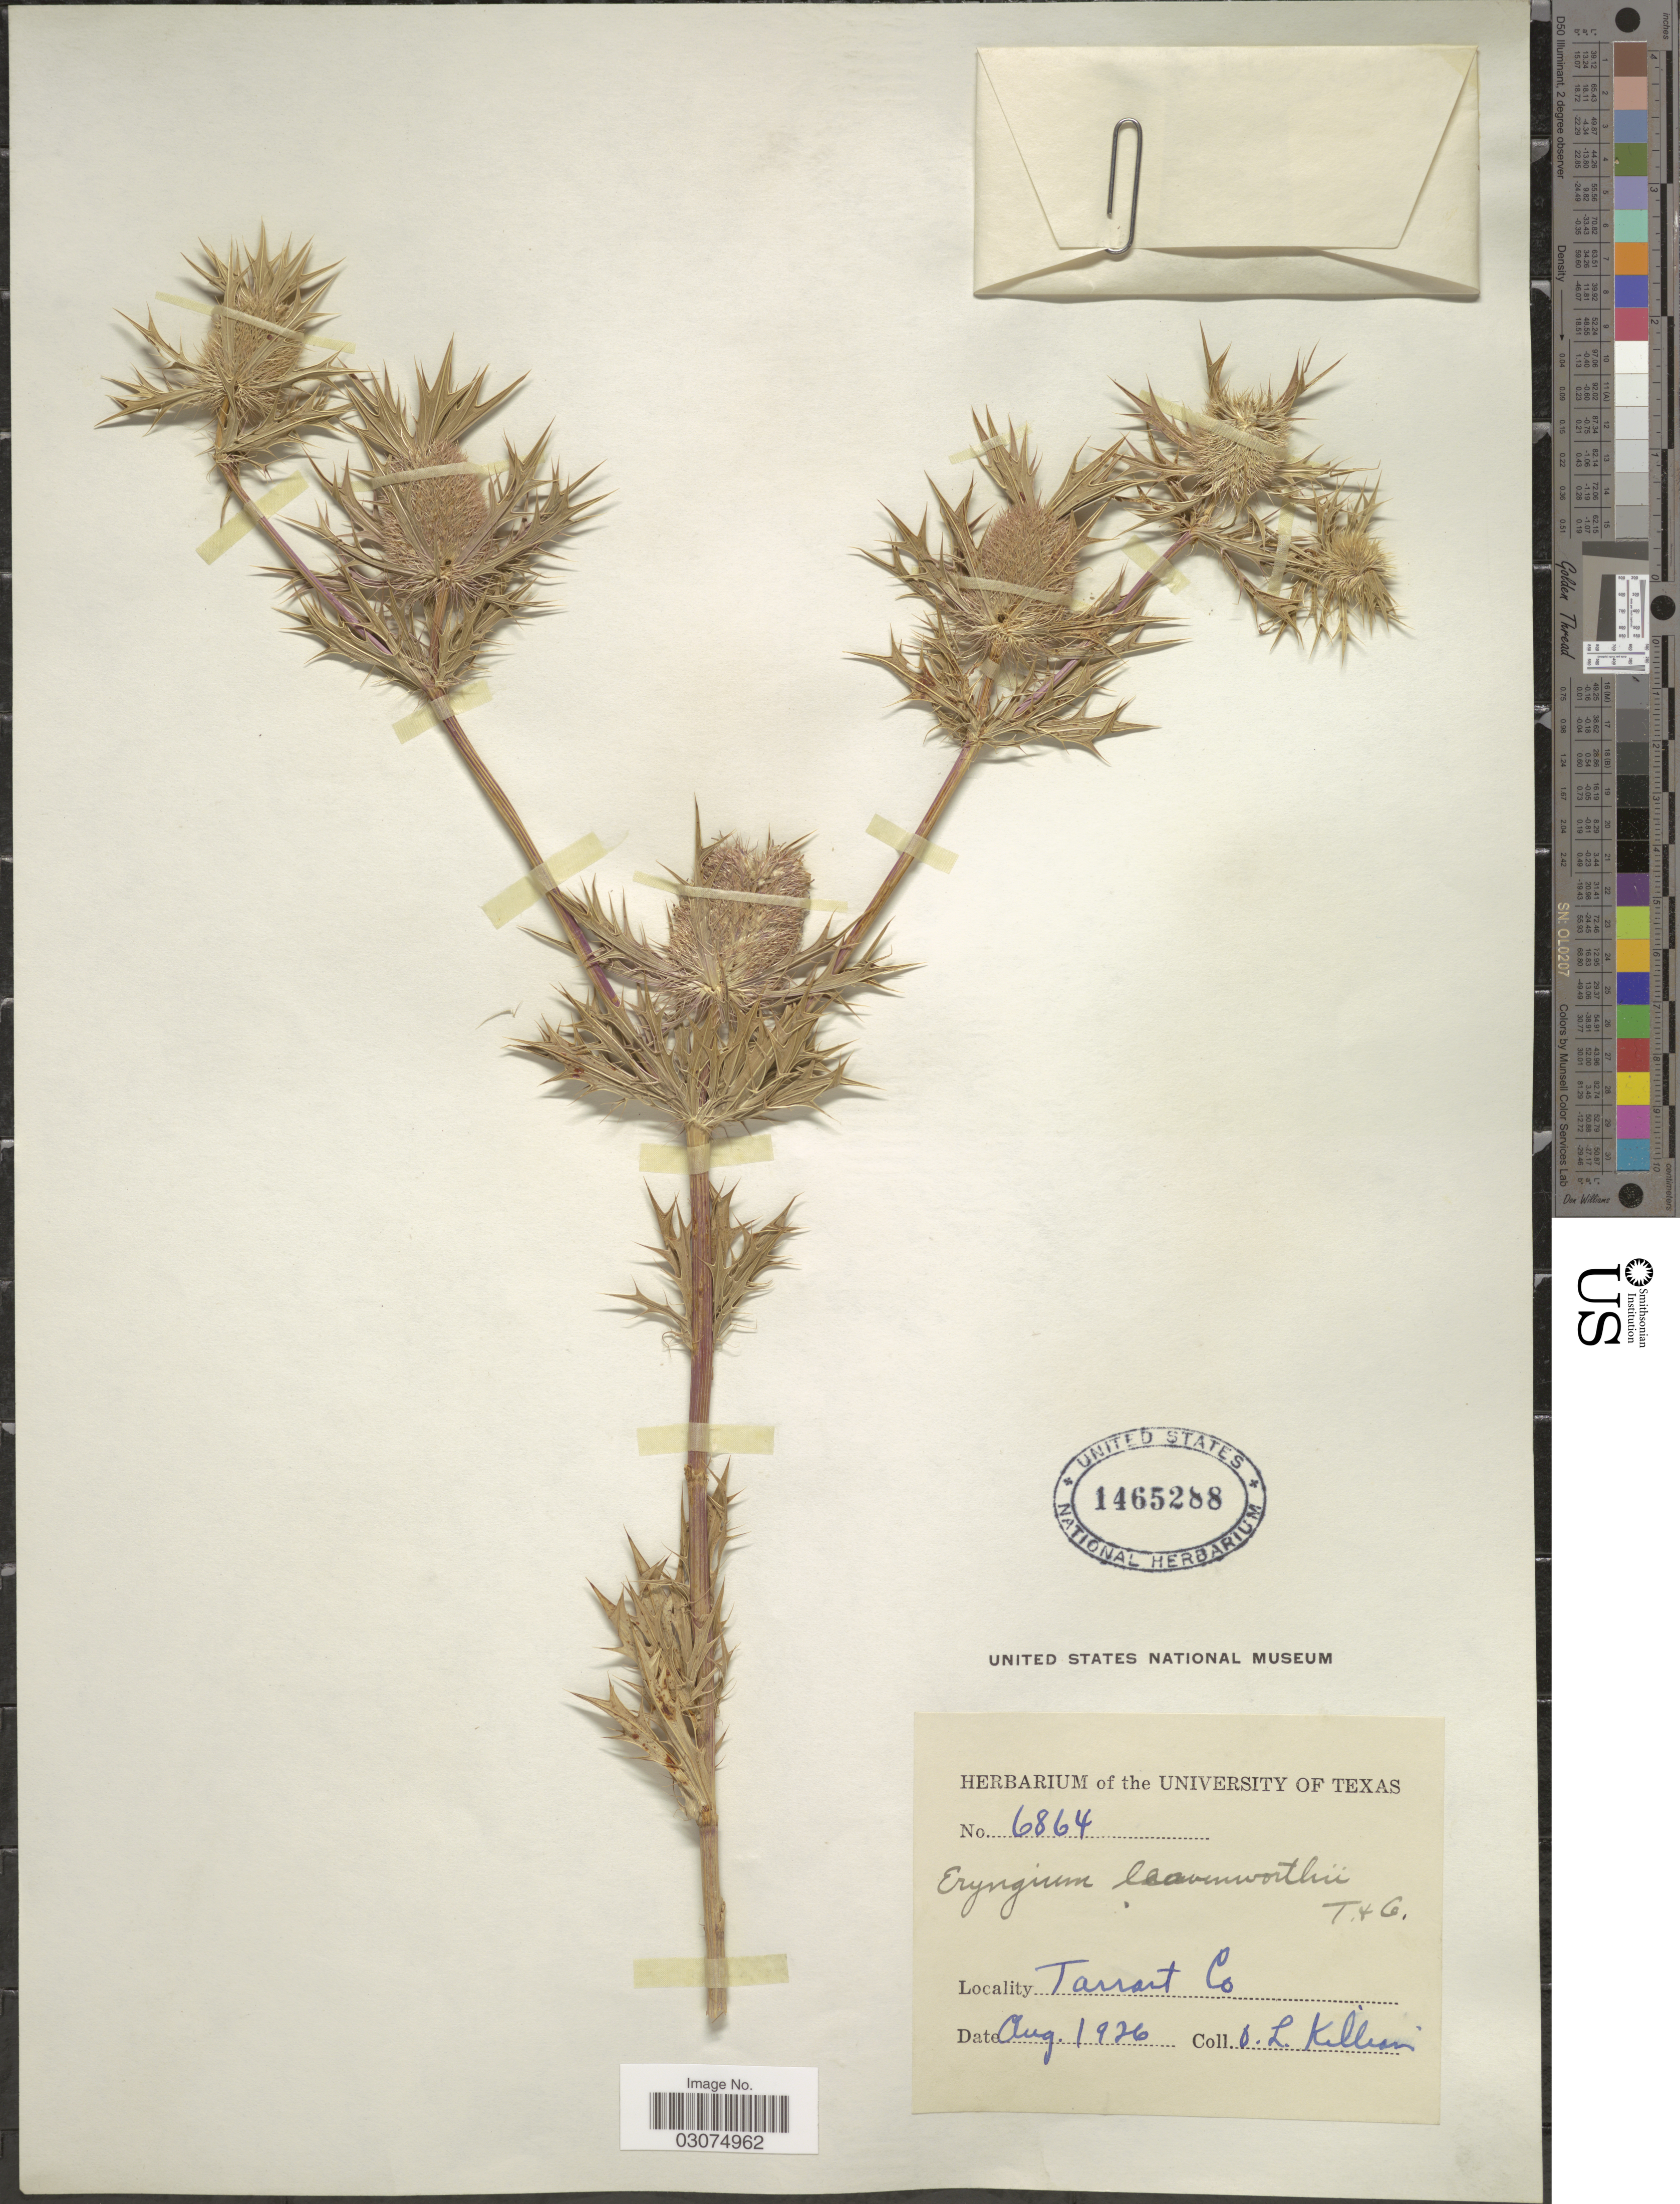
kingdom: Plantae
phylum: Tracheophyta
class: Magnoliopsida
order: Apiales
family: Apiaceae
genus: Eryngium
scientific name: Eryngium leavenworthii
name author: Torr. & A. Gray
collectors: O. Killian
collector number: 6864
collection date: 1926-08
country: United States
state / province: Texas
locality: Tarrant Co.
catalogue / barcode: US 1465288